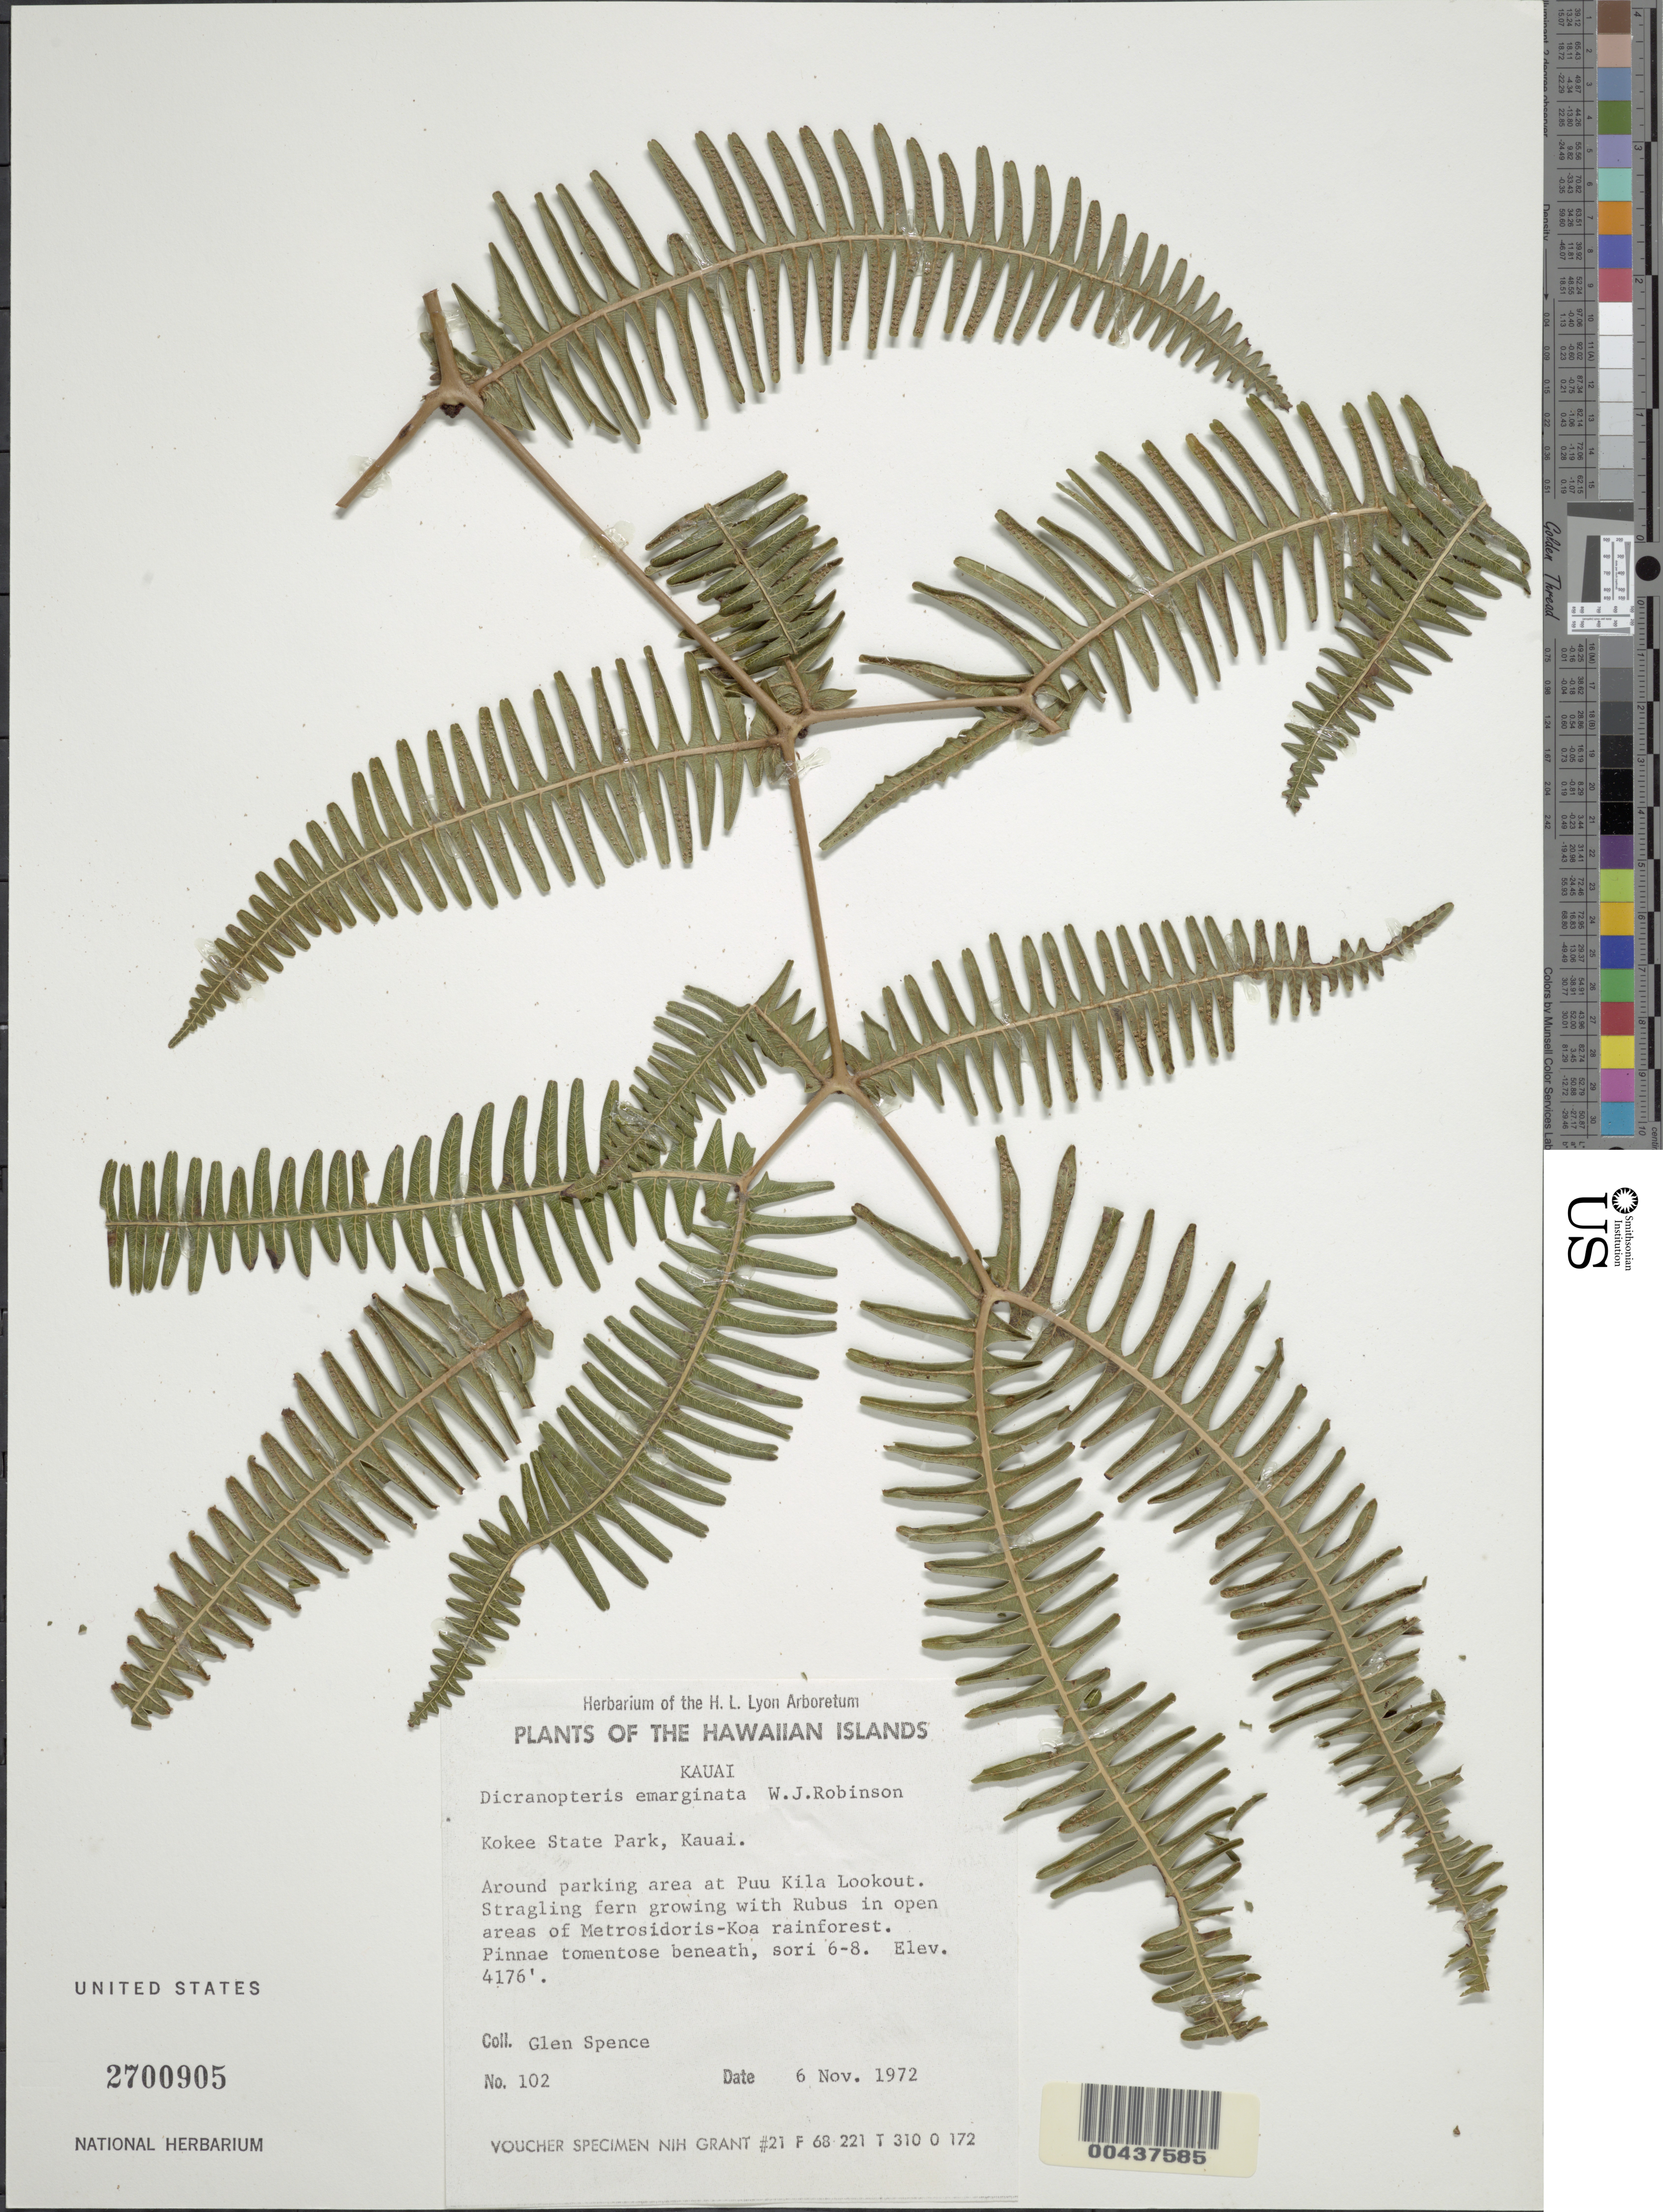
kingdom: Plantae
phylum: Tracheophyta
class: Polypodiopsida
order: Gleicheniales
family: Gleicheniaceae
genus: Dicranopteris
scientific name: Dicranopteris linearis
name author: (Burm. f.) Underw.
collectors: G. Spence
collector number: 102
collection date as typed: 6 Nov 1972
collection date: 1972-11-06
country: United States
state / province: Hawaii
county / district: Kauai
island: Kaua'i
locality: around parking area at Puu Kila Lookout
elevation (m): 1273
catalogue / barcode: US 270095